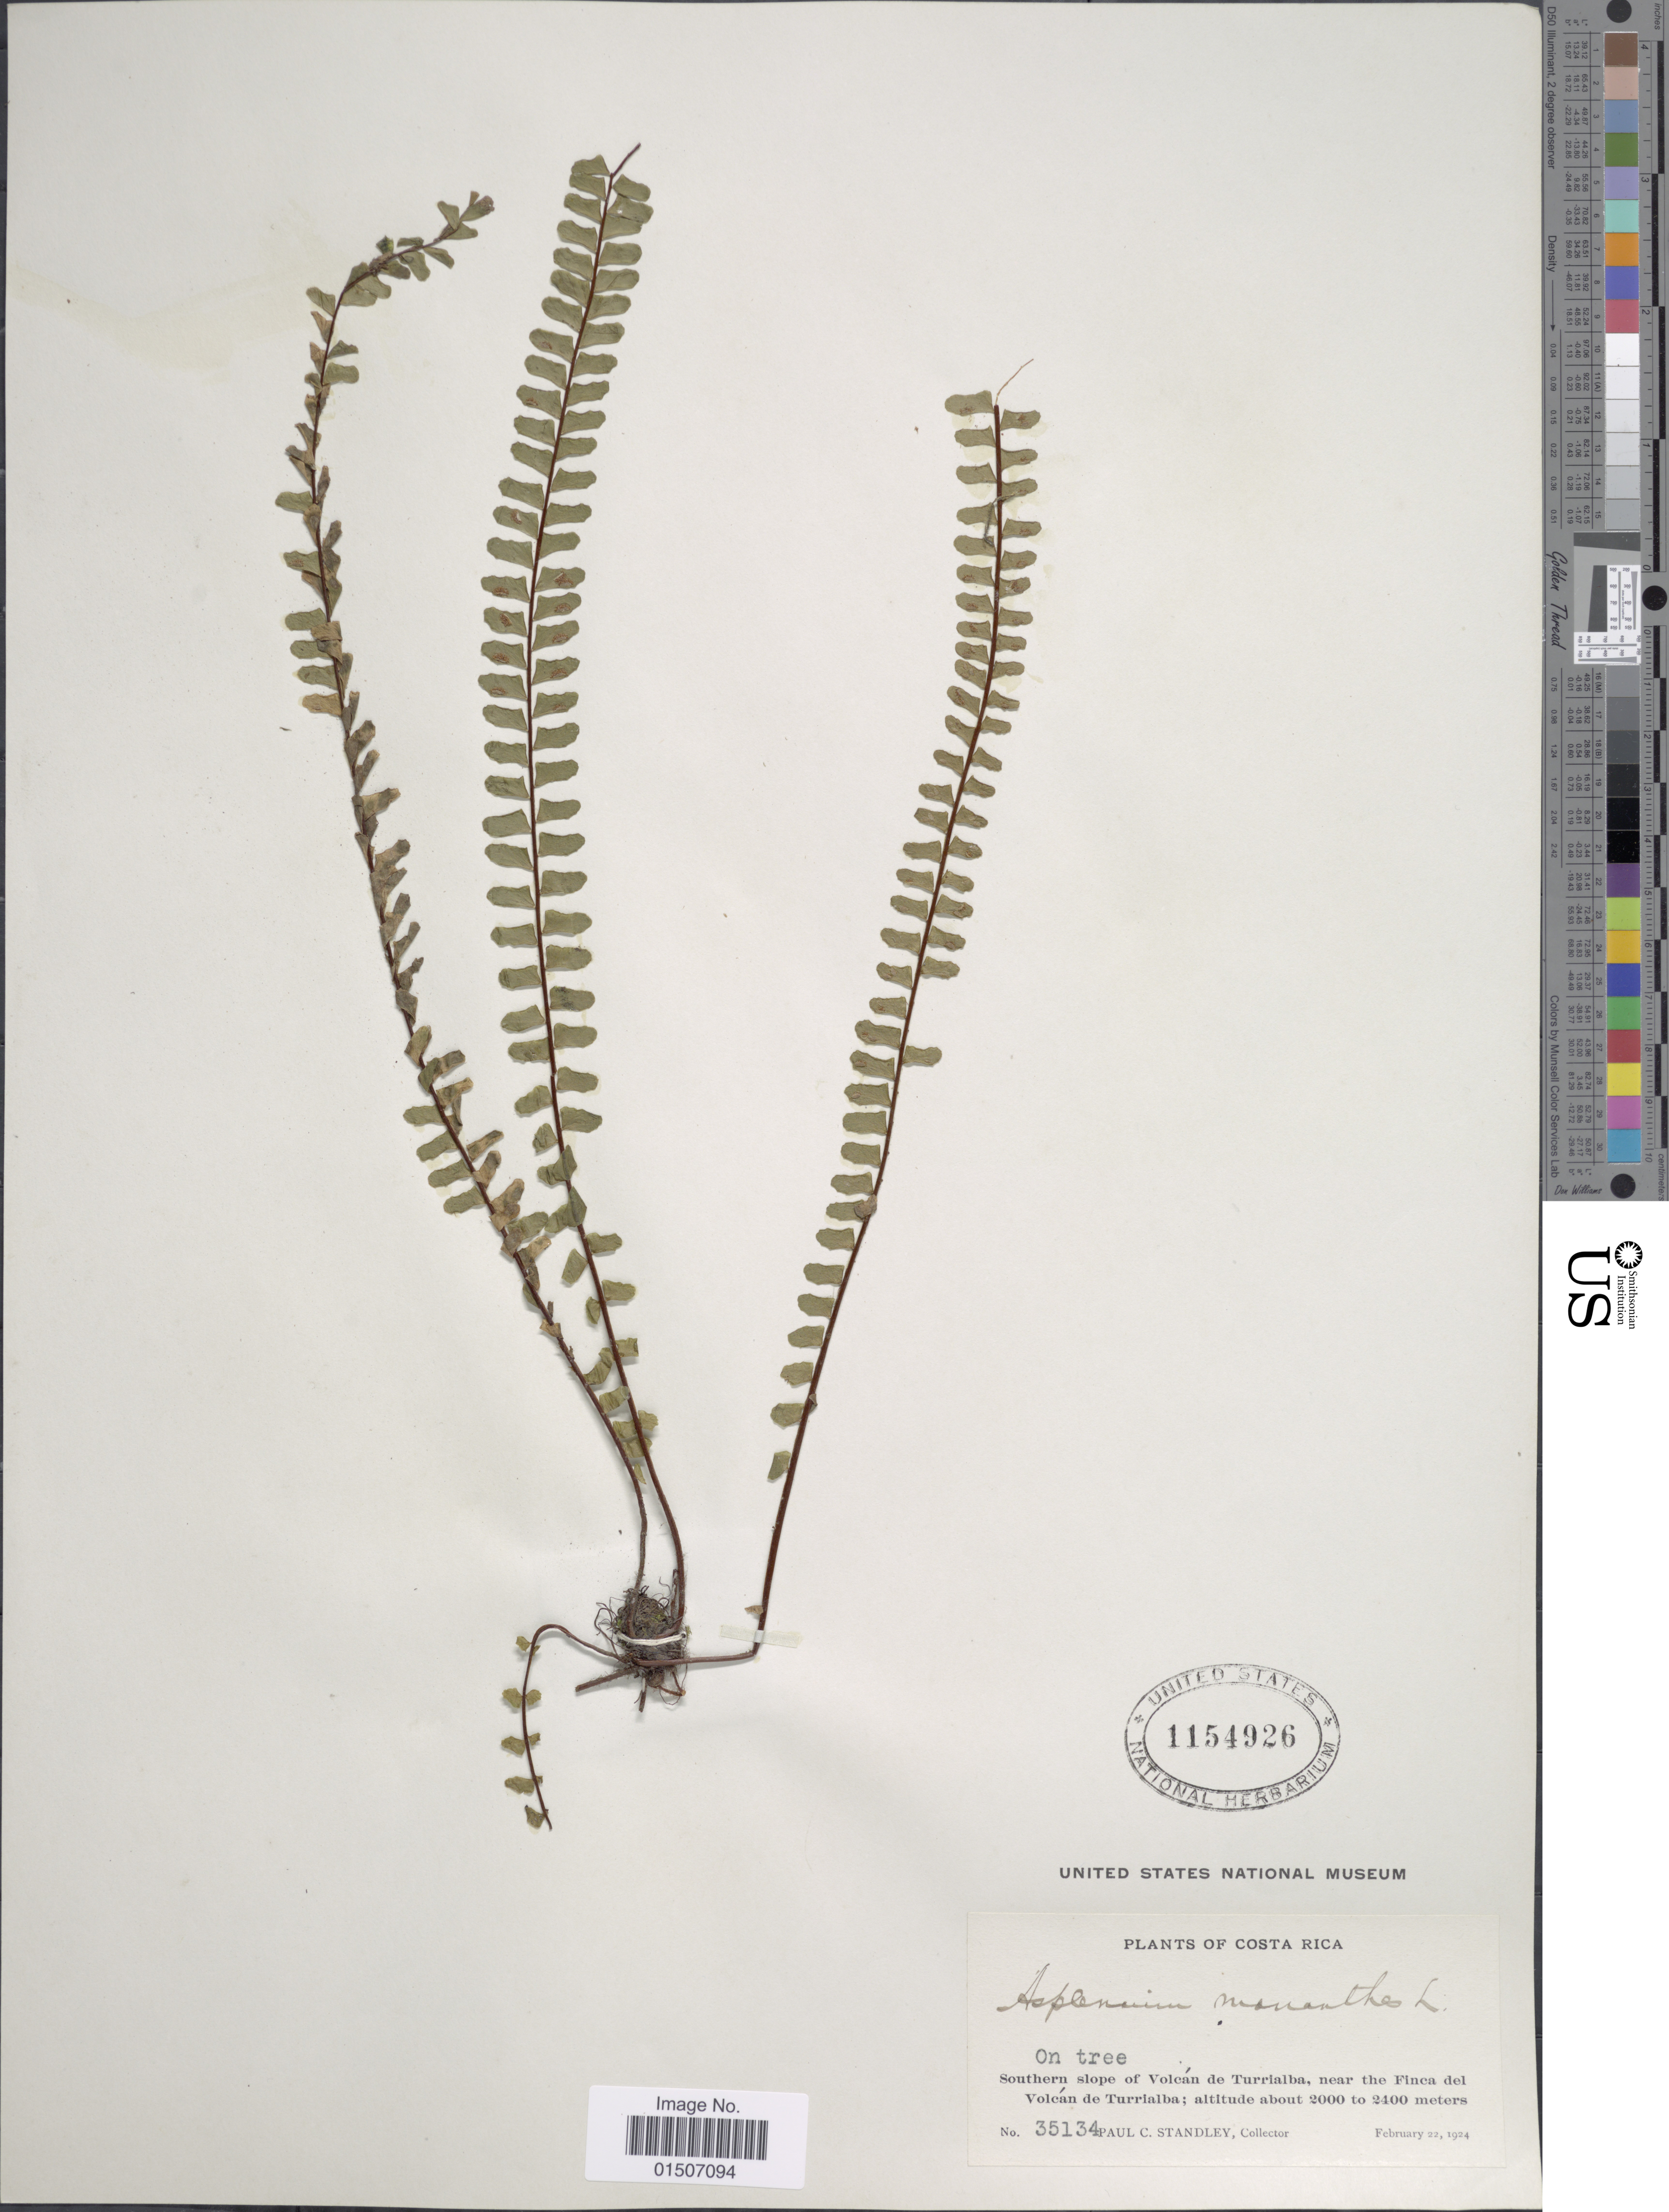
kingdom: Plantae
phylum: Tracheophyta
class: Polypodiopsida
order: Polypodiales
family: Aspleniaceae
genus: Asplenium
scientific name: Asplenium monanthes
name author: L.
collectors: P. C. Standley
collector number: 35134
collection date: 1924-02-22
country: Costa Rica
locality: On tree, Southern slope of Volcán de Turrialba, near the Finca del Volcán de Turrialba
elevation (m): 2000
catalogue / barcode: US 1154926